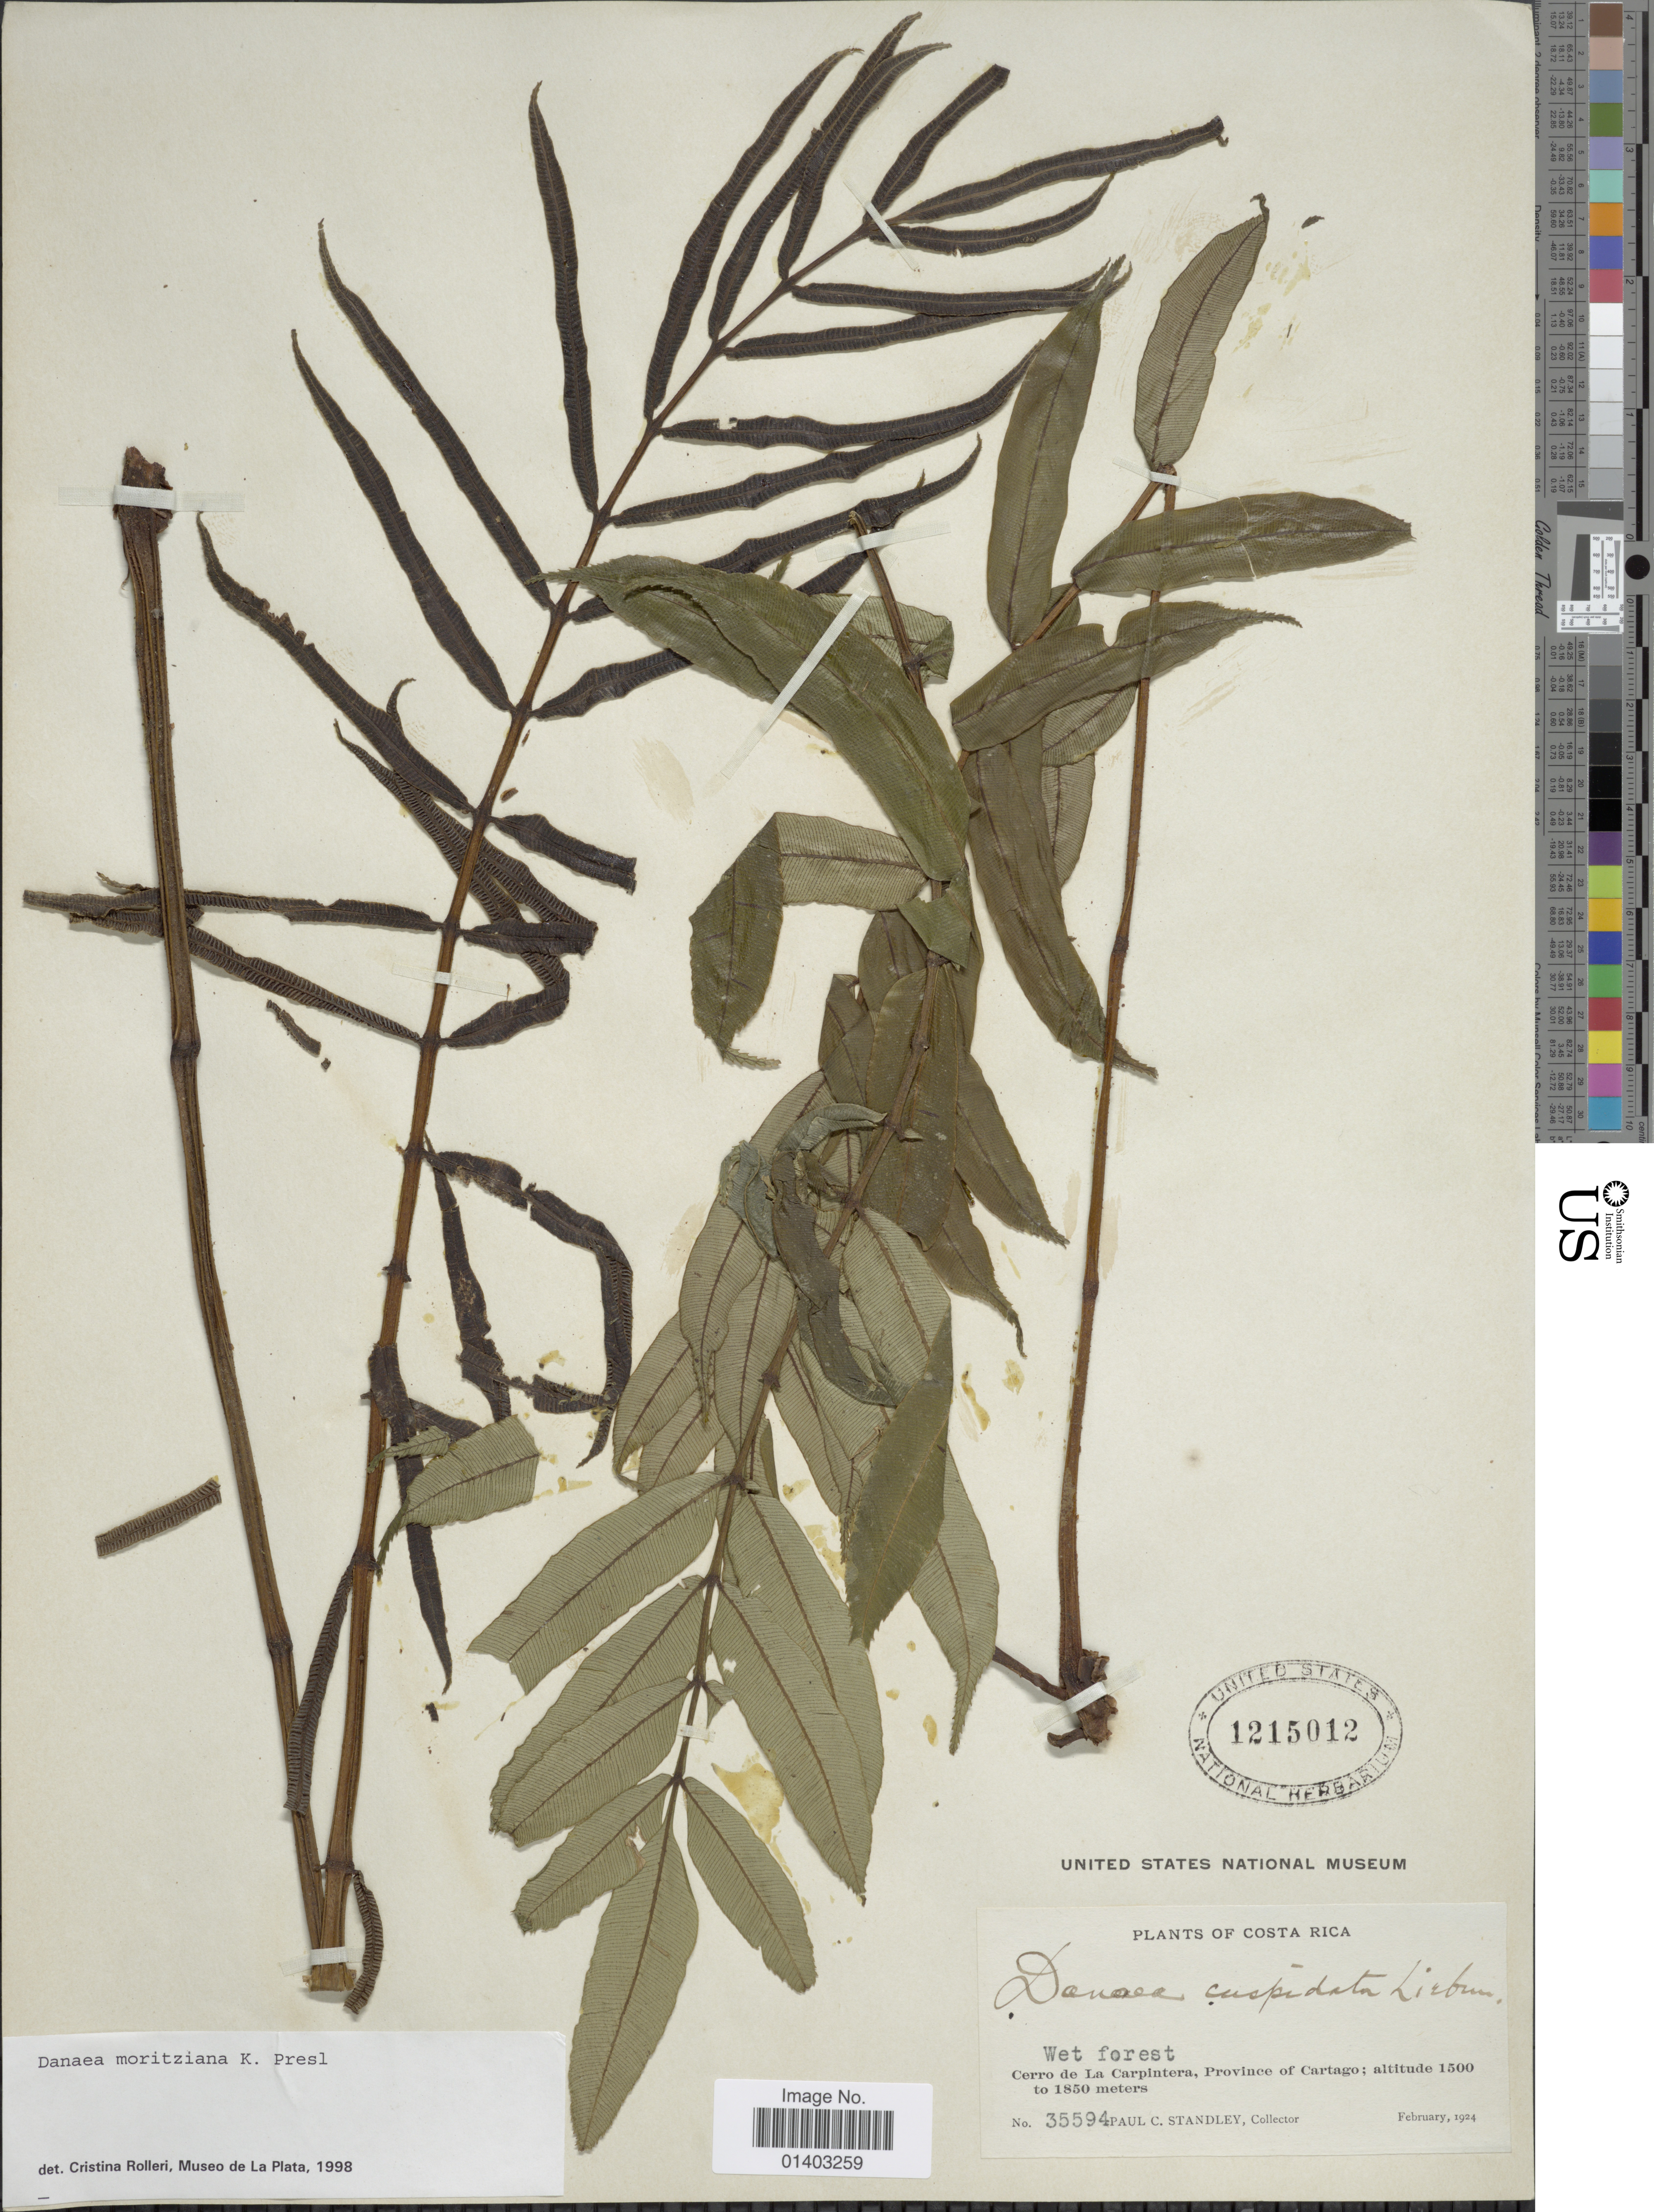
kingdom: Plantae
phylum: Tracheophyta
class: Polypodiopsida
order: Marattiales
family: Marattiaceae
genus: Danaea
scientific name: Danaea moritziana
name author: C. Presl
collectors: P. C. Standley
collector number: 35594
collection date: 1924-02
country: Costa Rica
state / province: Cartago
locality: Cerro de La Carpintera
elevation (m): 1500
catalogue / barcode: US 1215012